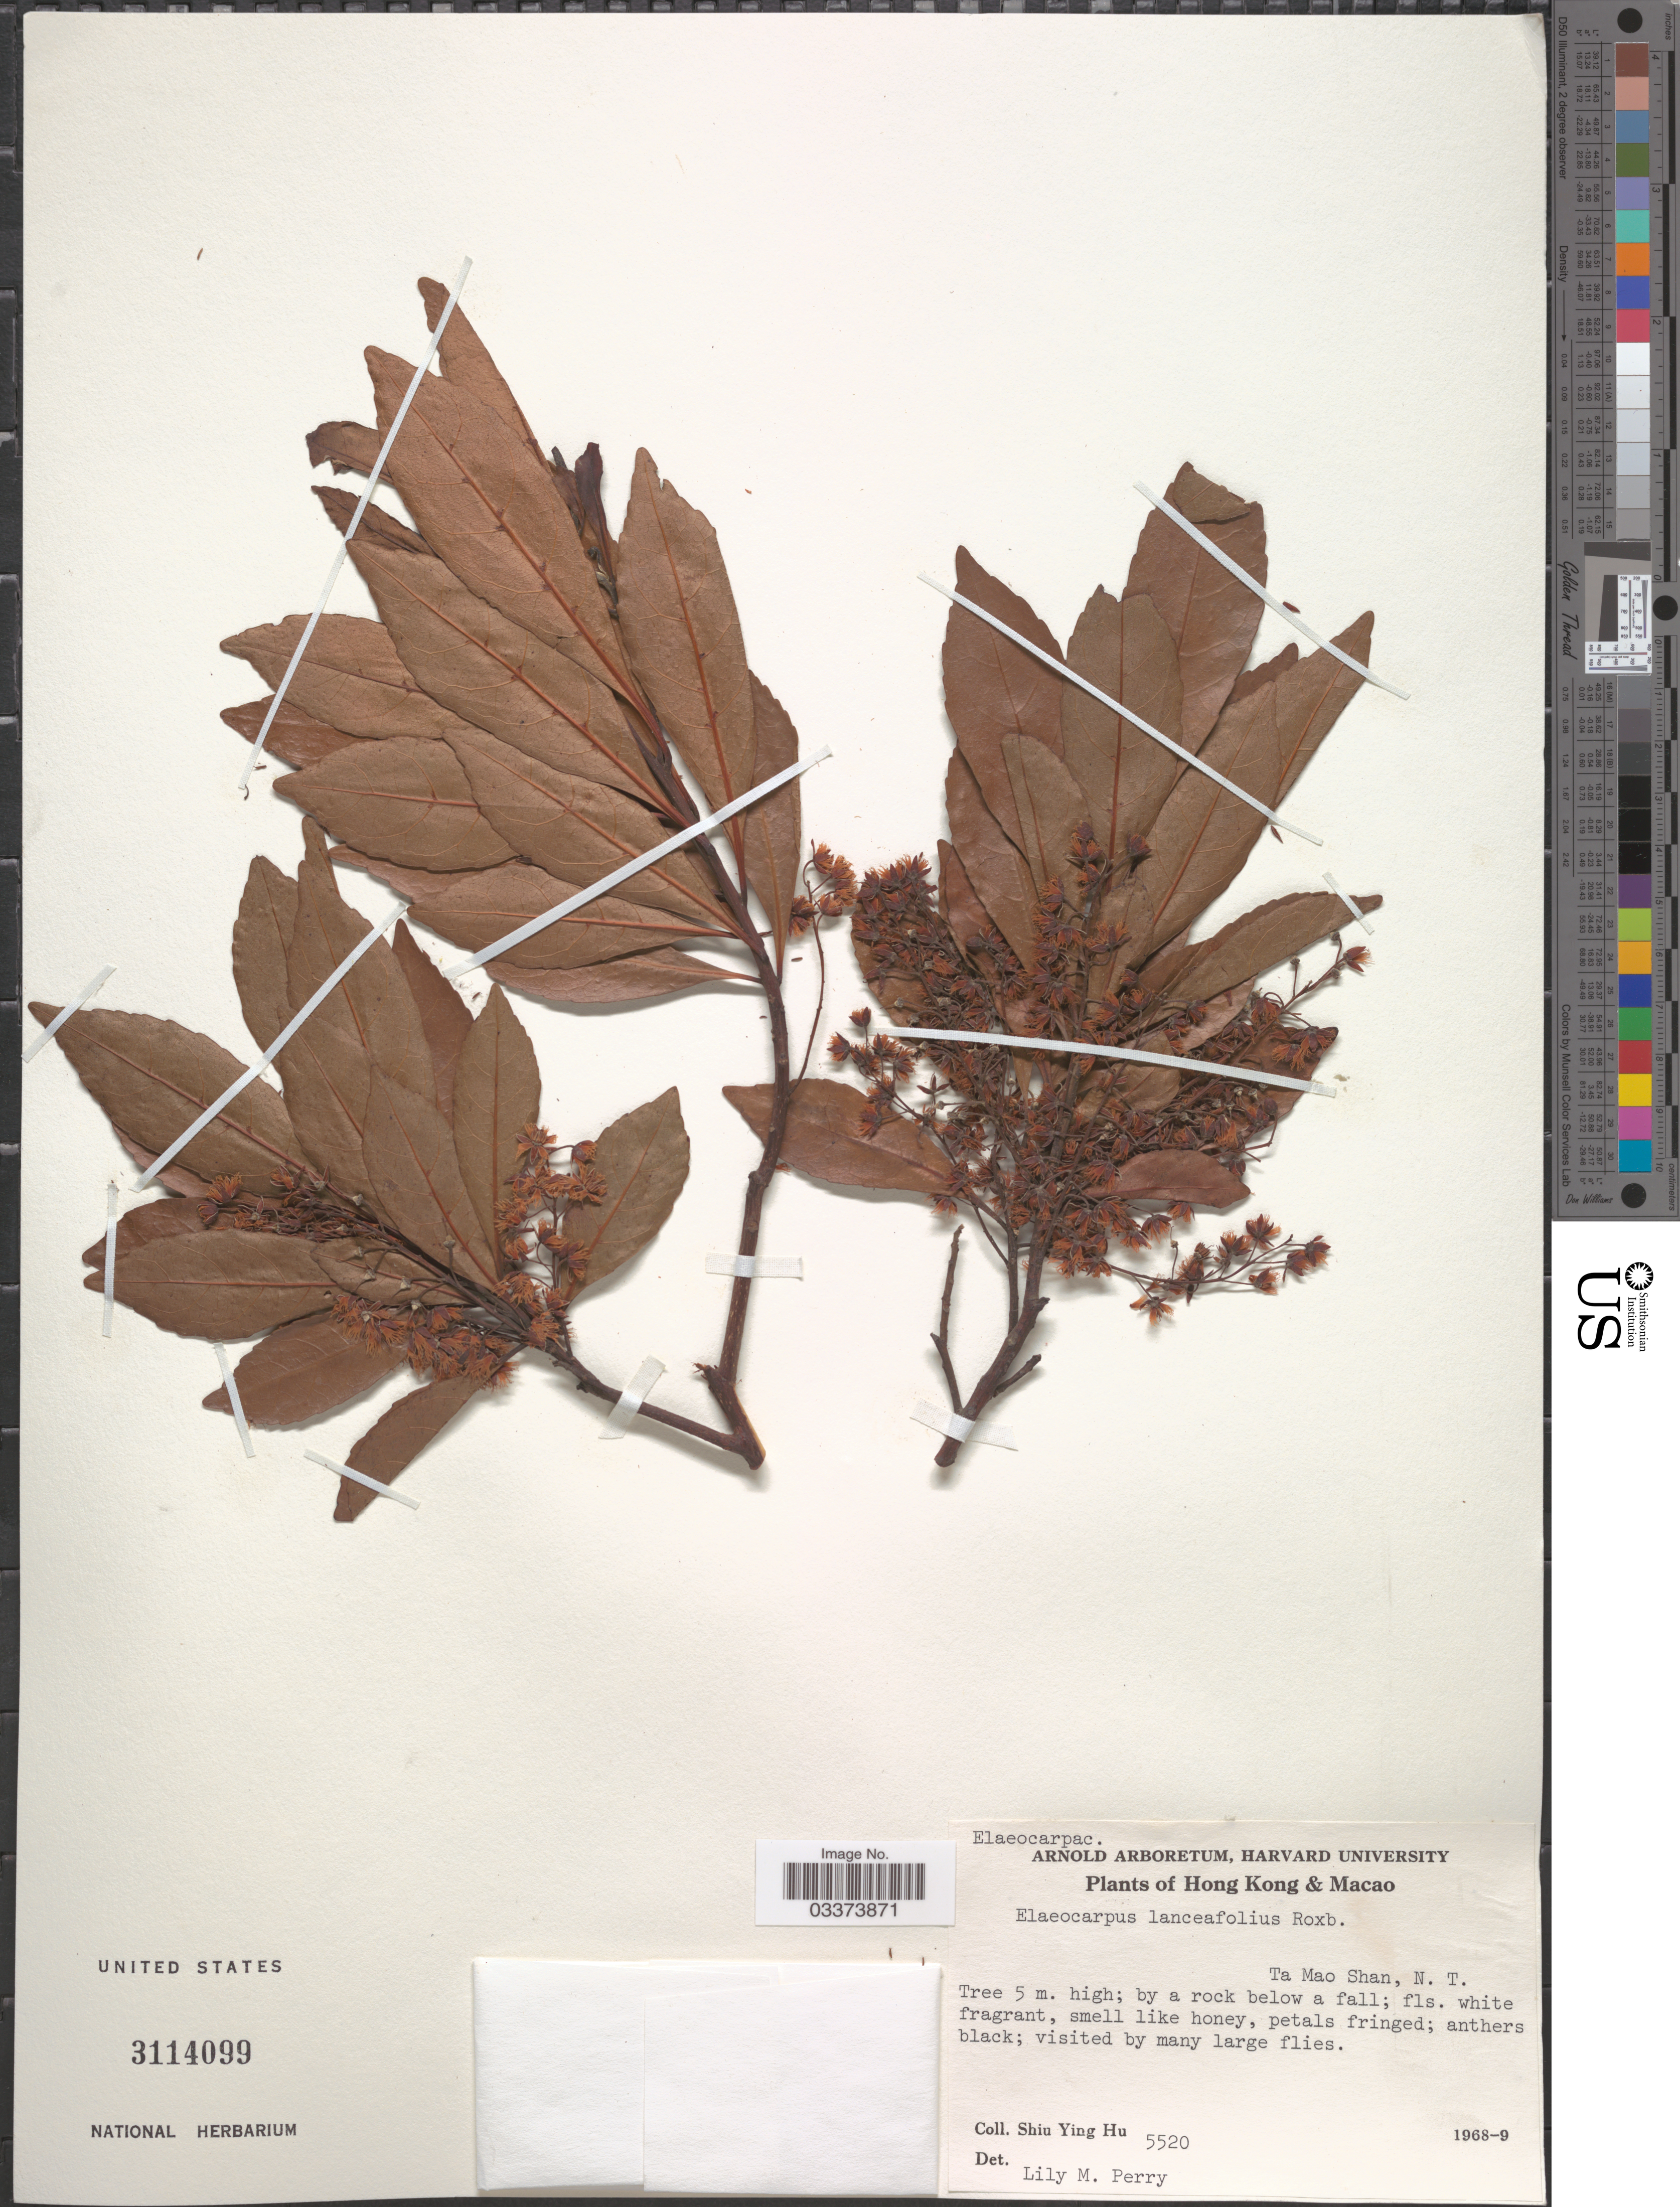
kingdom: Plantae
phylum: Tracheophyta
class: Magnoliopsida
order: Oxalidales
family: Elaeocarpaceae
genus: Elaeocarpus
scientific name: Elaeocarpus lanceifolius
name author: Roxb.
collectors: S. Y. Hu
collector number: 5520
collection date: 1868/1969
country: China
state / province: Hong Kong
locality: Hong Kong & Macao, Tao Moa Shan, N.T.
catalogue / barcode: US 3114099